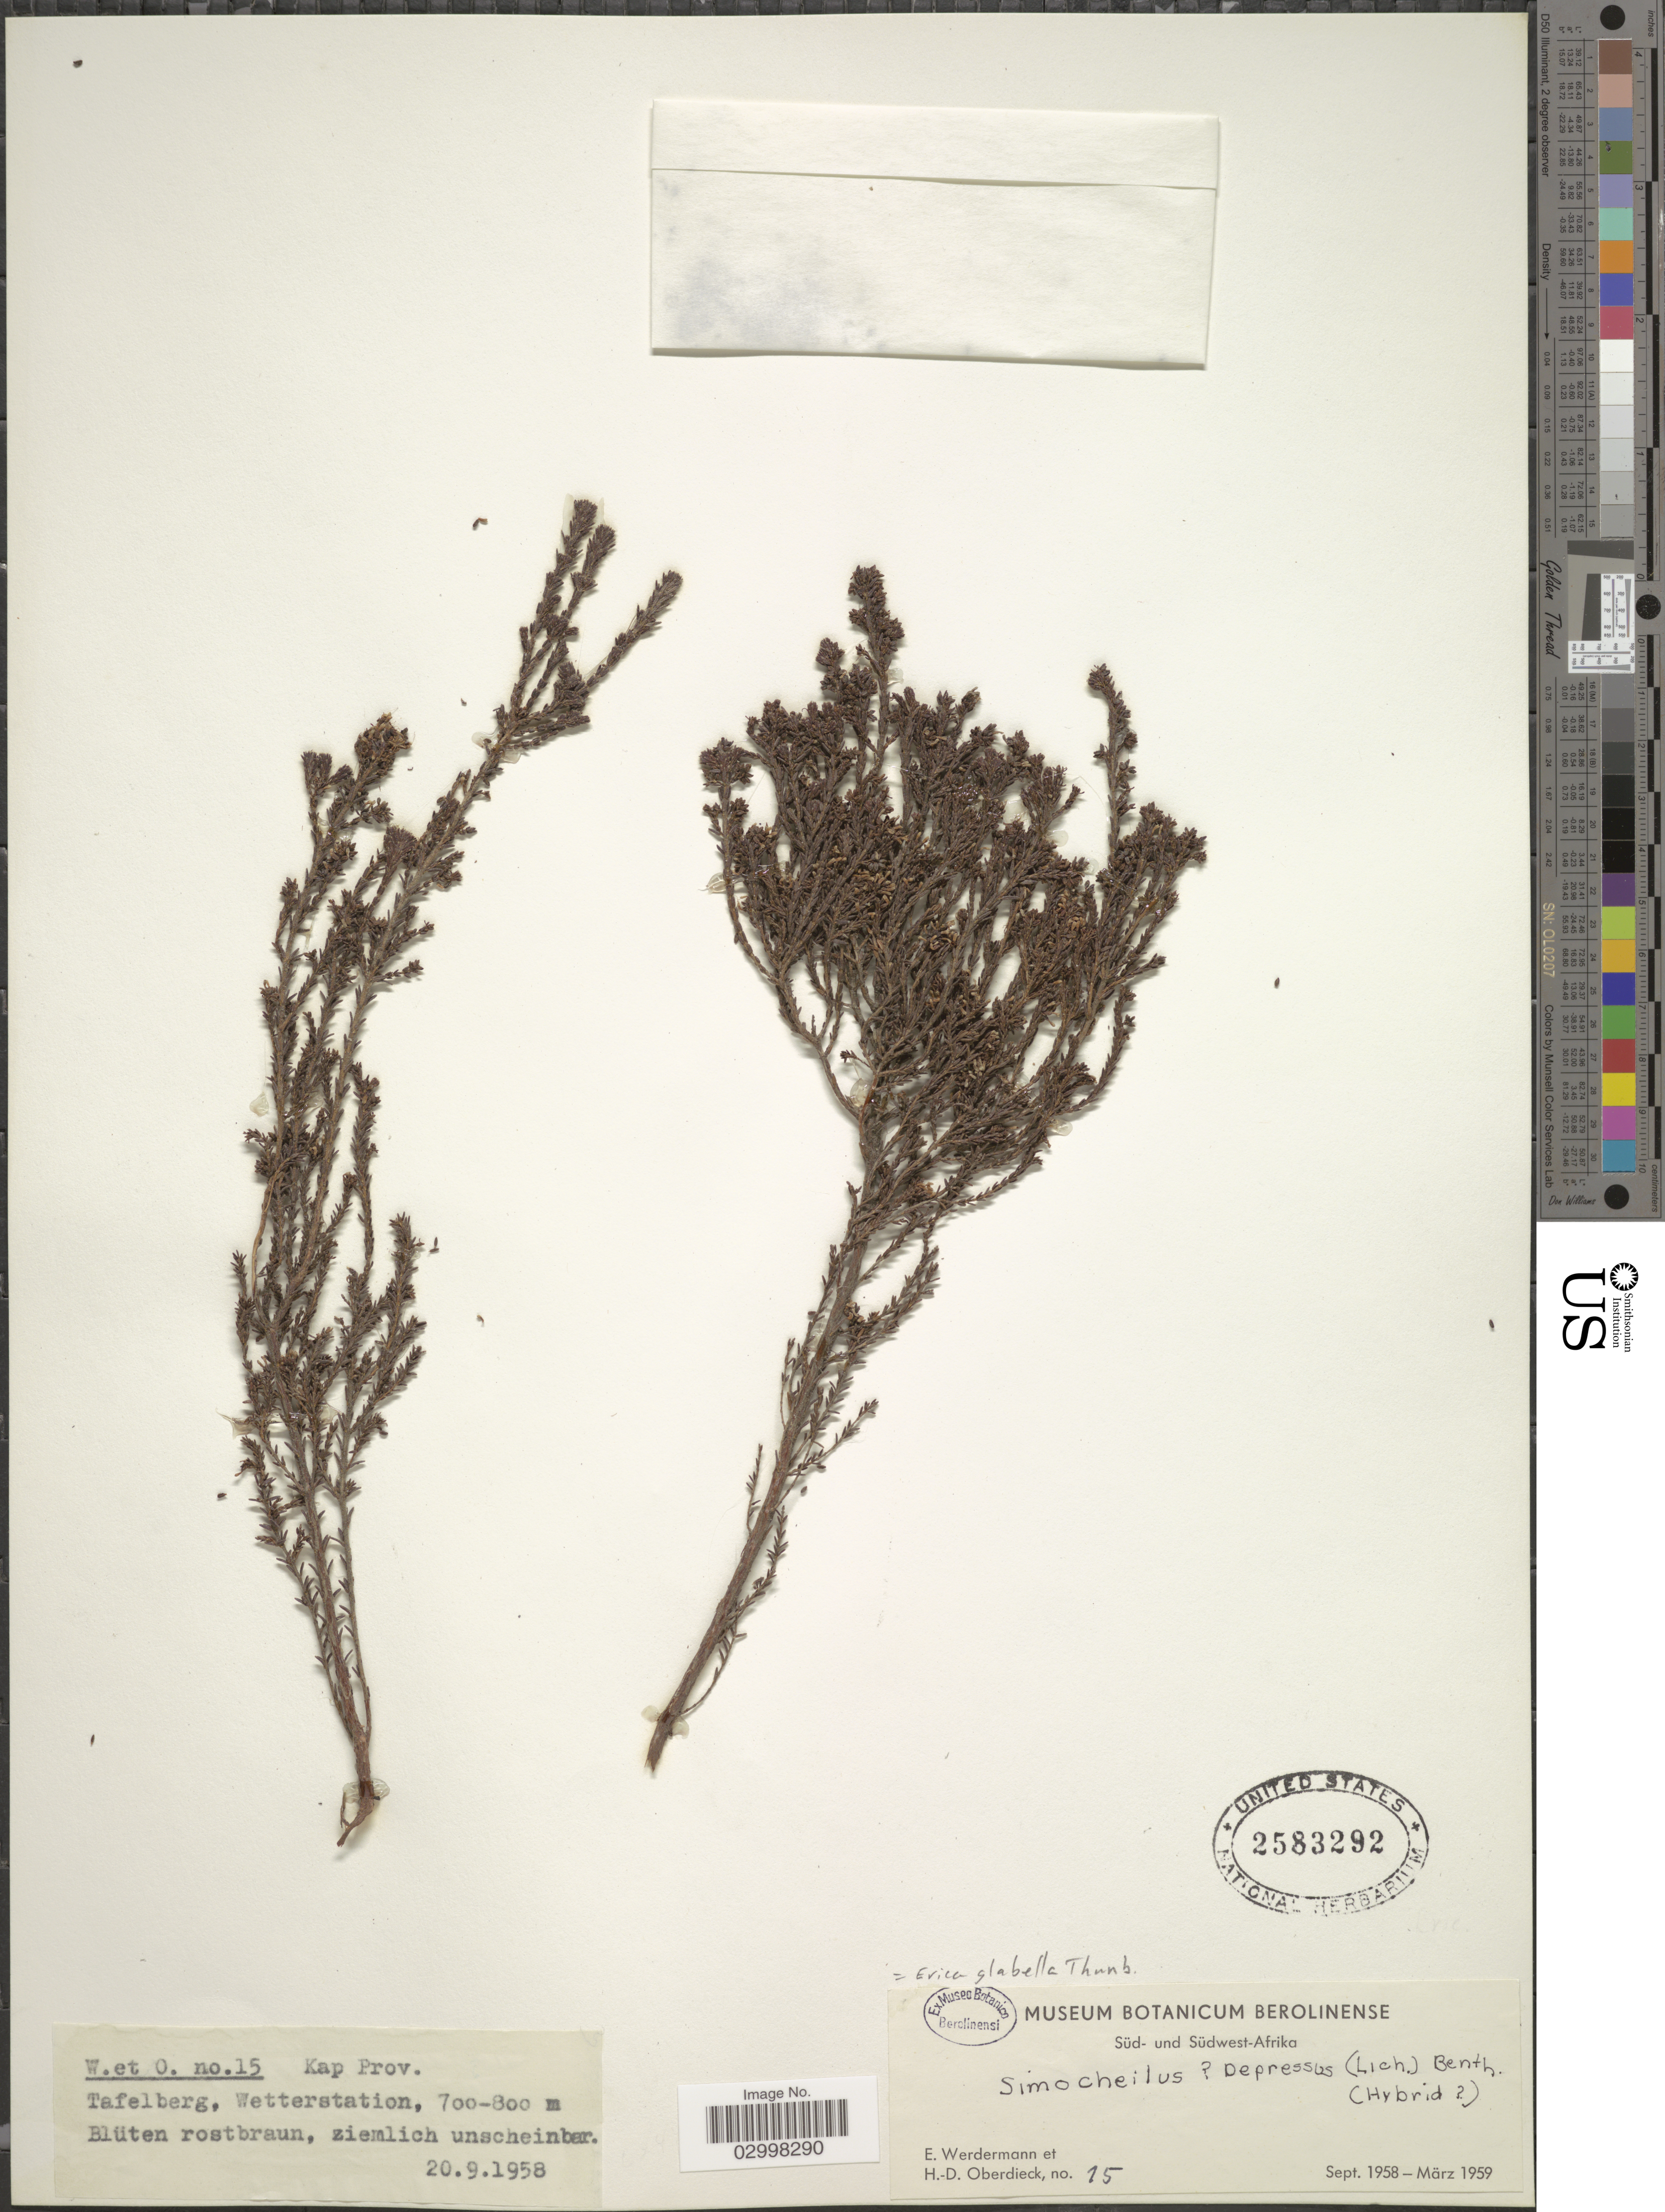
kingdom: Plantae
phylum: Tracheophyta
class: Magnoliopsida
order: Ericales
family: Ericaceae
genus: Erica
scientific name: Erica glabella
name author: Thunb.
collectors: E. Werdermann & H. Oberdieck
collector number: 15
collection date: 1958-09-20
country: South Africa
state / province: Western Cape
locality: Kap Prov. Tafelberg, Wetterstation.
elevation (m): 700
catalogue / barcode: US 2583292